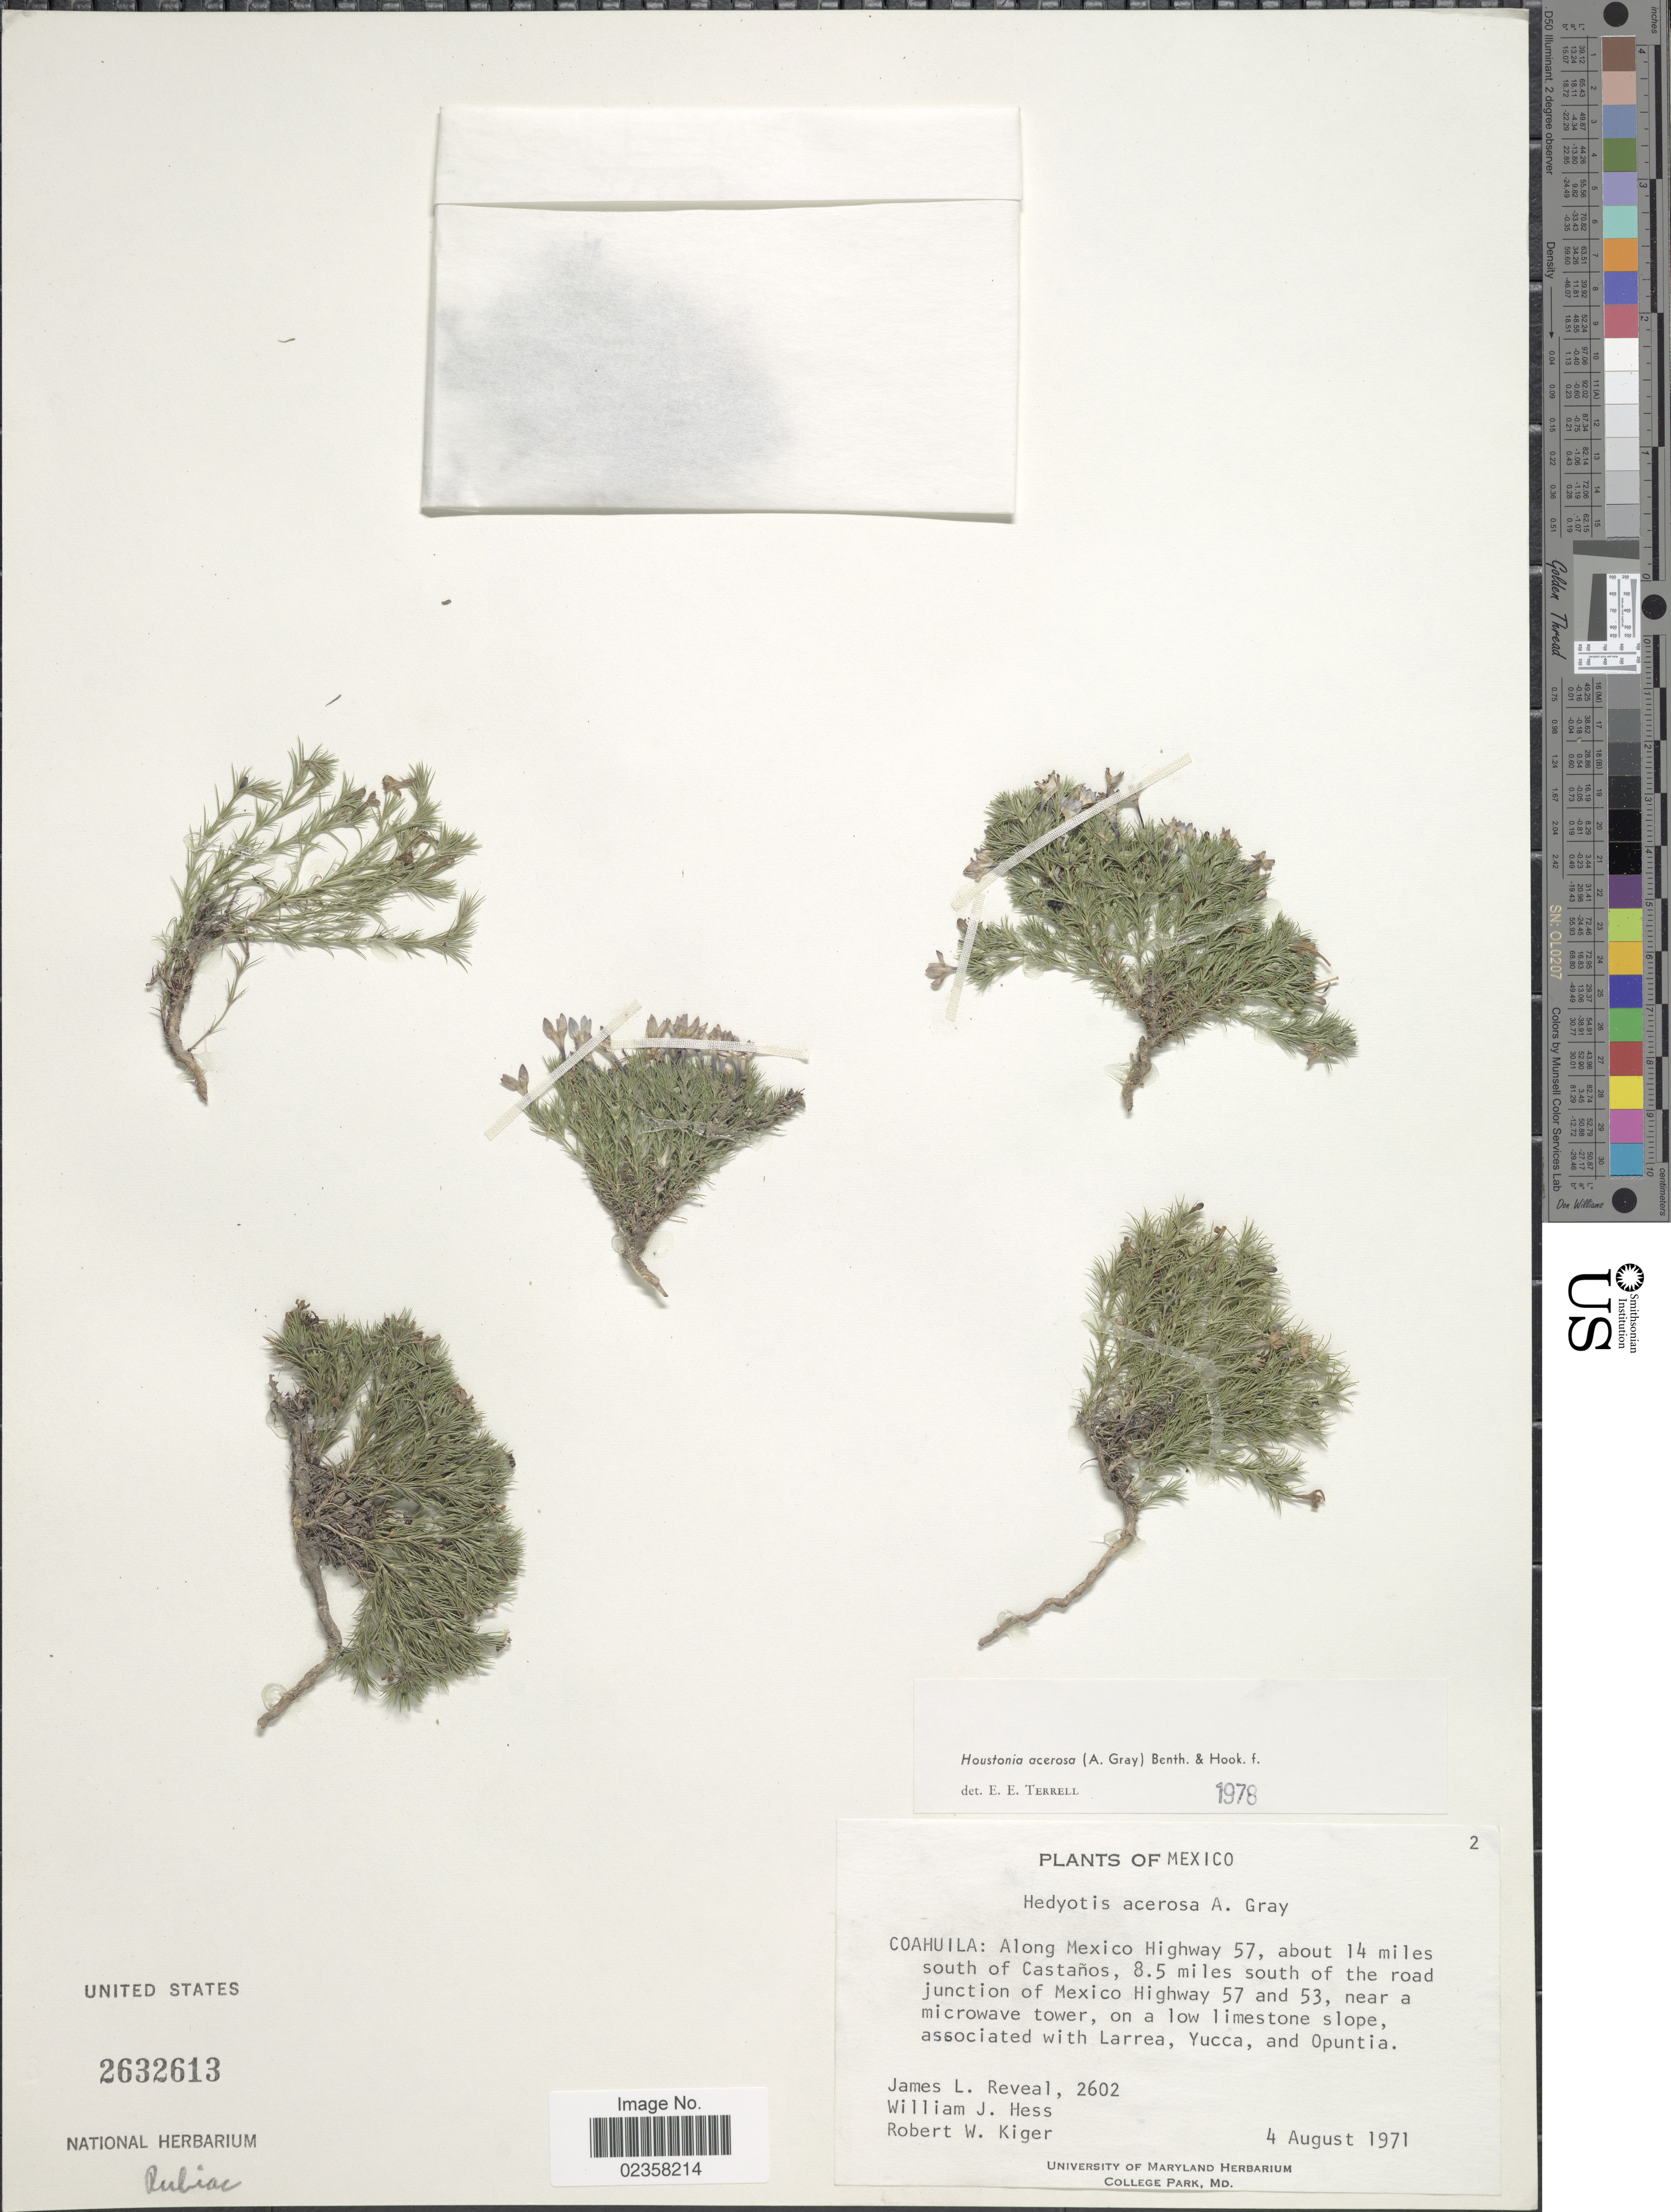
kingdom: Plantae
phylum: Tracheophyta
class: Magnoliopsida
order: Gentianales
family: Rubiaceae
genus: Houstonia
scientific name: Houstonia acerosa var. acerosa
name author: (A. Gray) Benth. & Hook. f.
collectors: J. L. Reveal, W. Hess & R. Kiger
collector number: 2602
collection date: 1971-08-04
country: Mexico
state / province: Coahuila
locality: Along Mexico Highway 57, about 14 miles south of Castanos, 8.5 miles south of the road junction of Mexico Highway 57 and 53, near a microwave tower, on a low limestone slope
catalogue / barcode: US 2632613